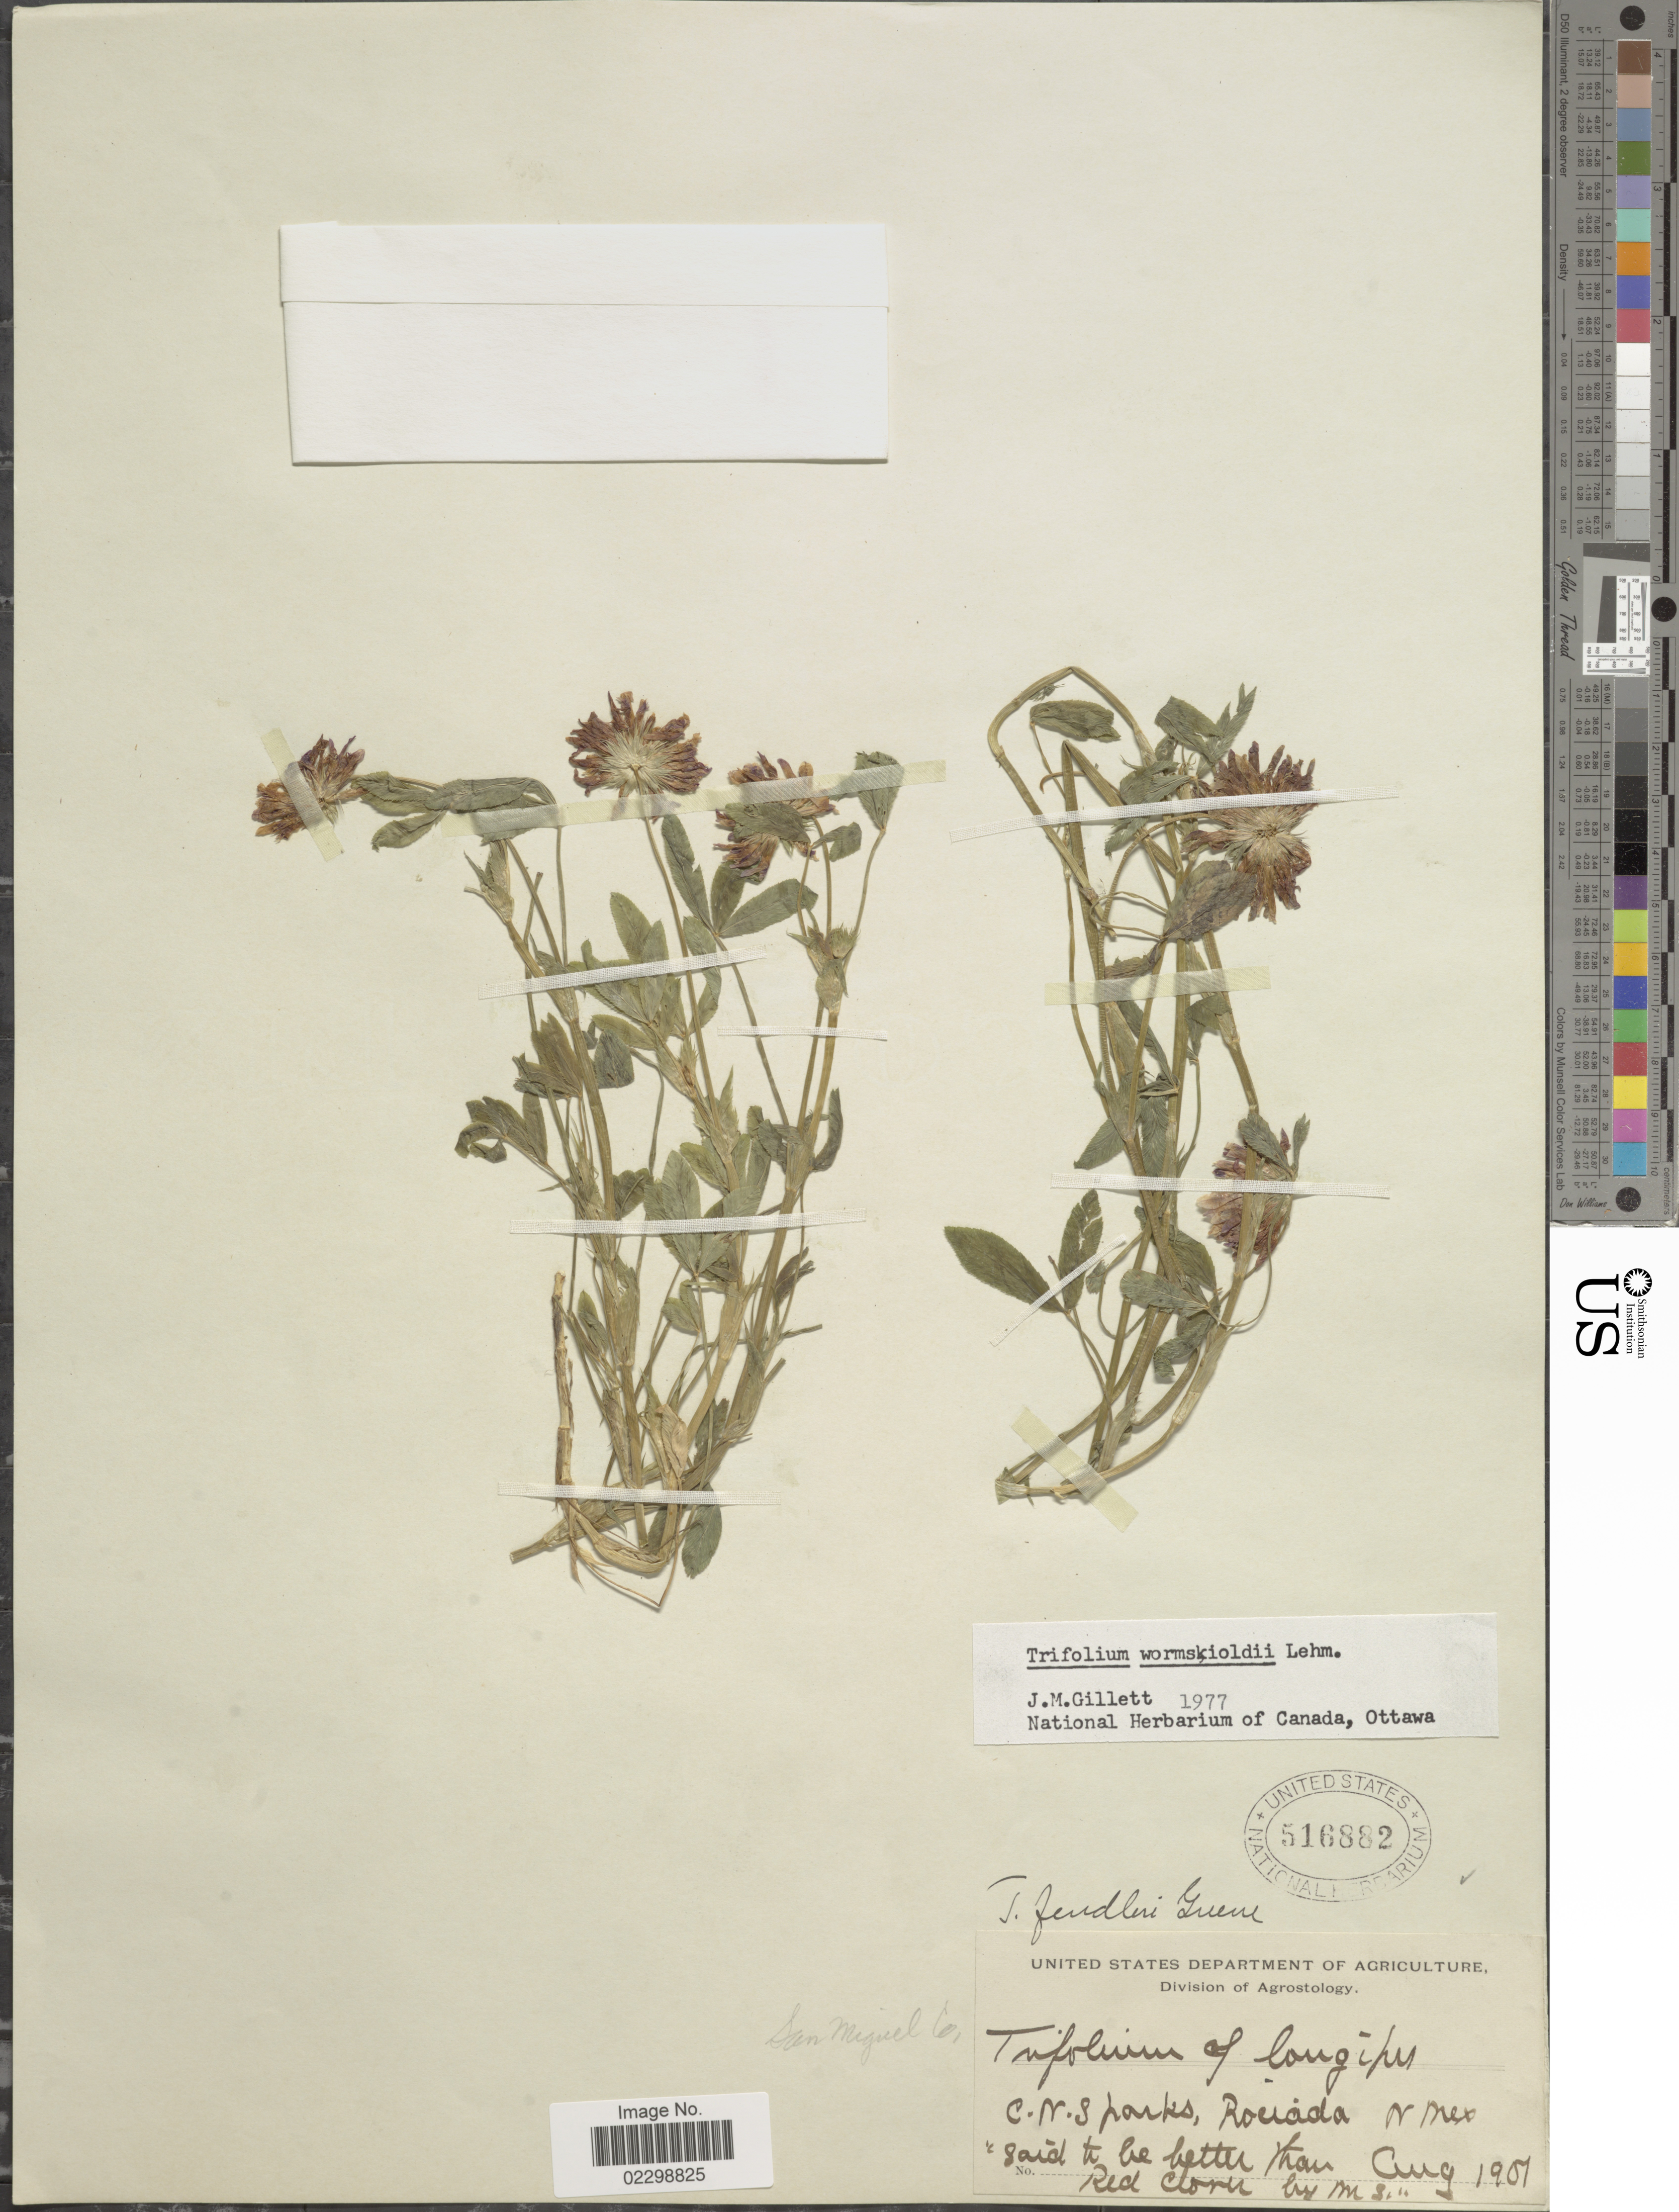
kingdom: Plantae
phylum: Tracheophyta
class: Magnoliopsida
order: Fabales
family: Fabaceae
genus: Trifolium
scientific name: Trifolium wormskioldii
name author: Lehm.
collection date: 1907-08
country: United States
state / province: New Mexico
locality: C.N.S. parks, Rociada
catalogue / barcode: US 516882